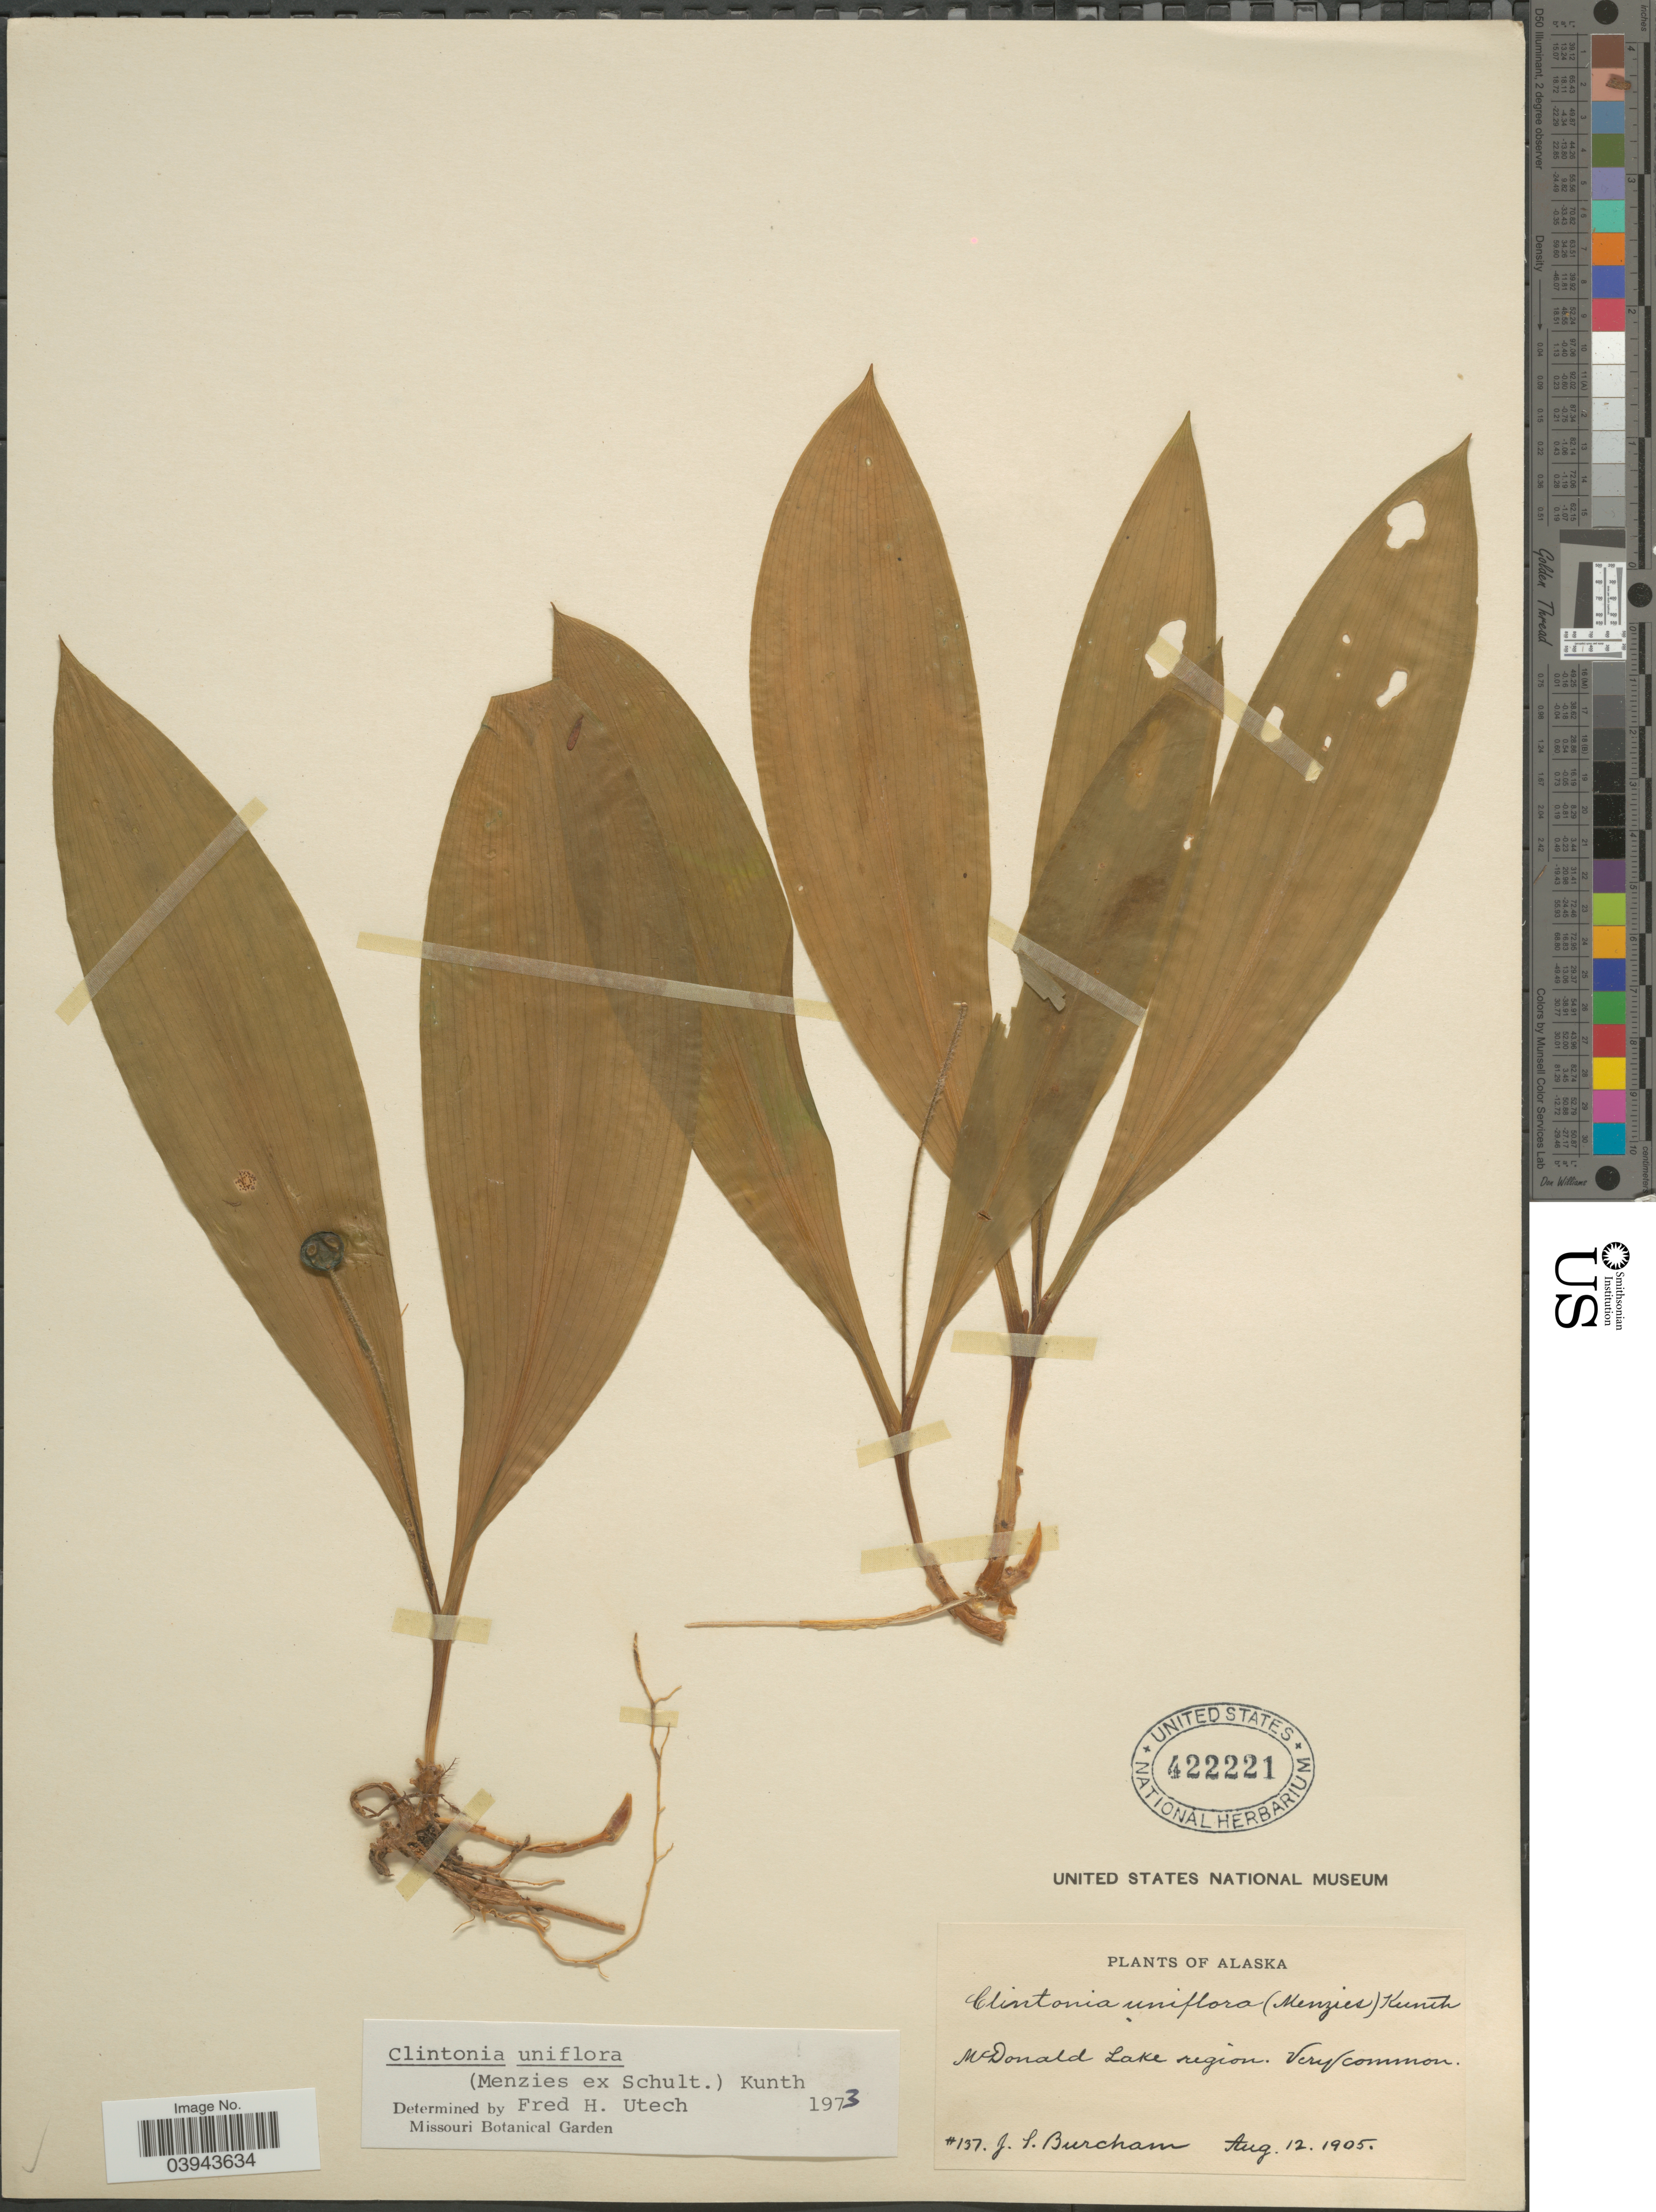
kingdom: Plantae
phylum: Tracheophyta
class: Liliopsida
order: Liliales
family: Liliaceae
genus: Clintonia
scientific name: Clintonia uniflora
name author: Kunth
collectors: J. Burcham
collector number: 137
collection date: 1905-08-12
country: United States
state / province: Alaska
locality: McDonald Lake region.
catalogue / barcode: US 422221